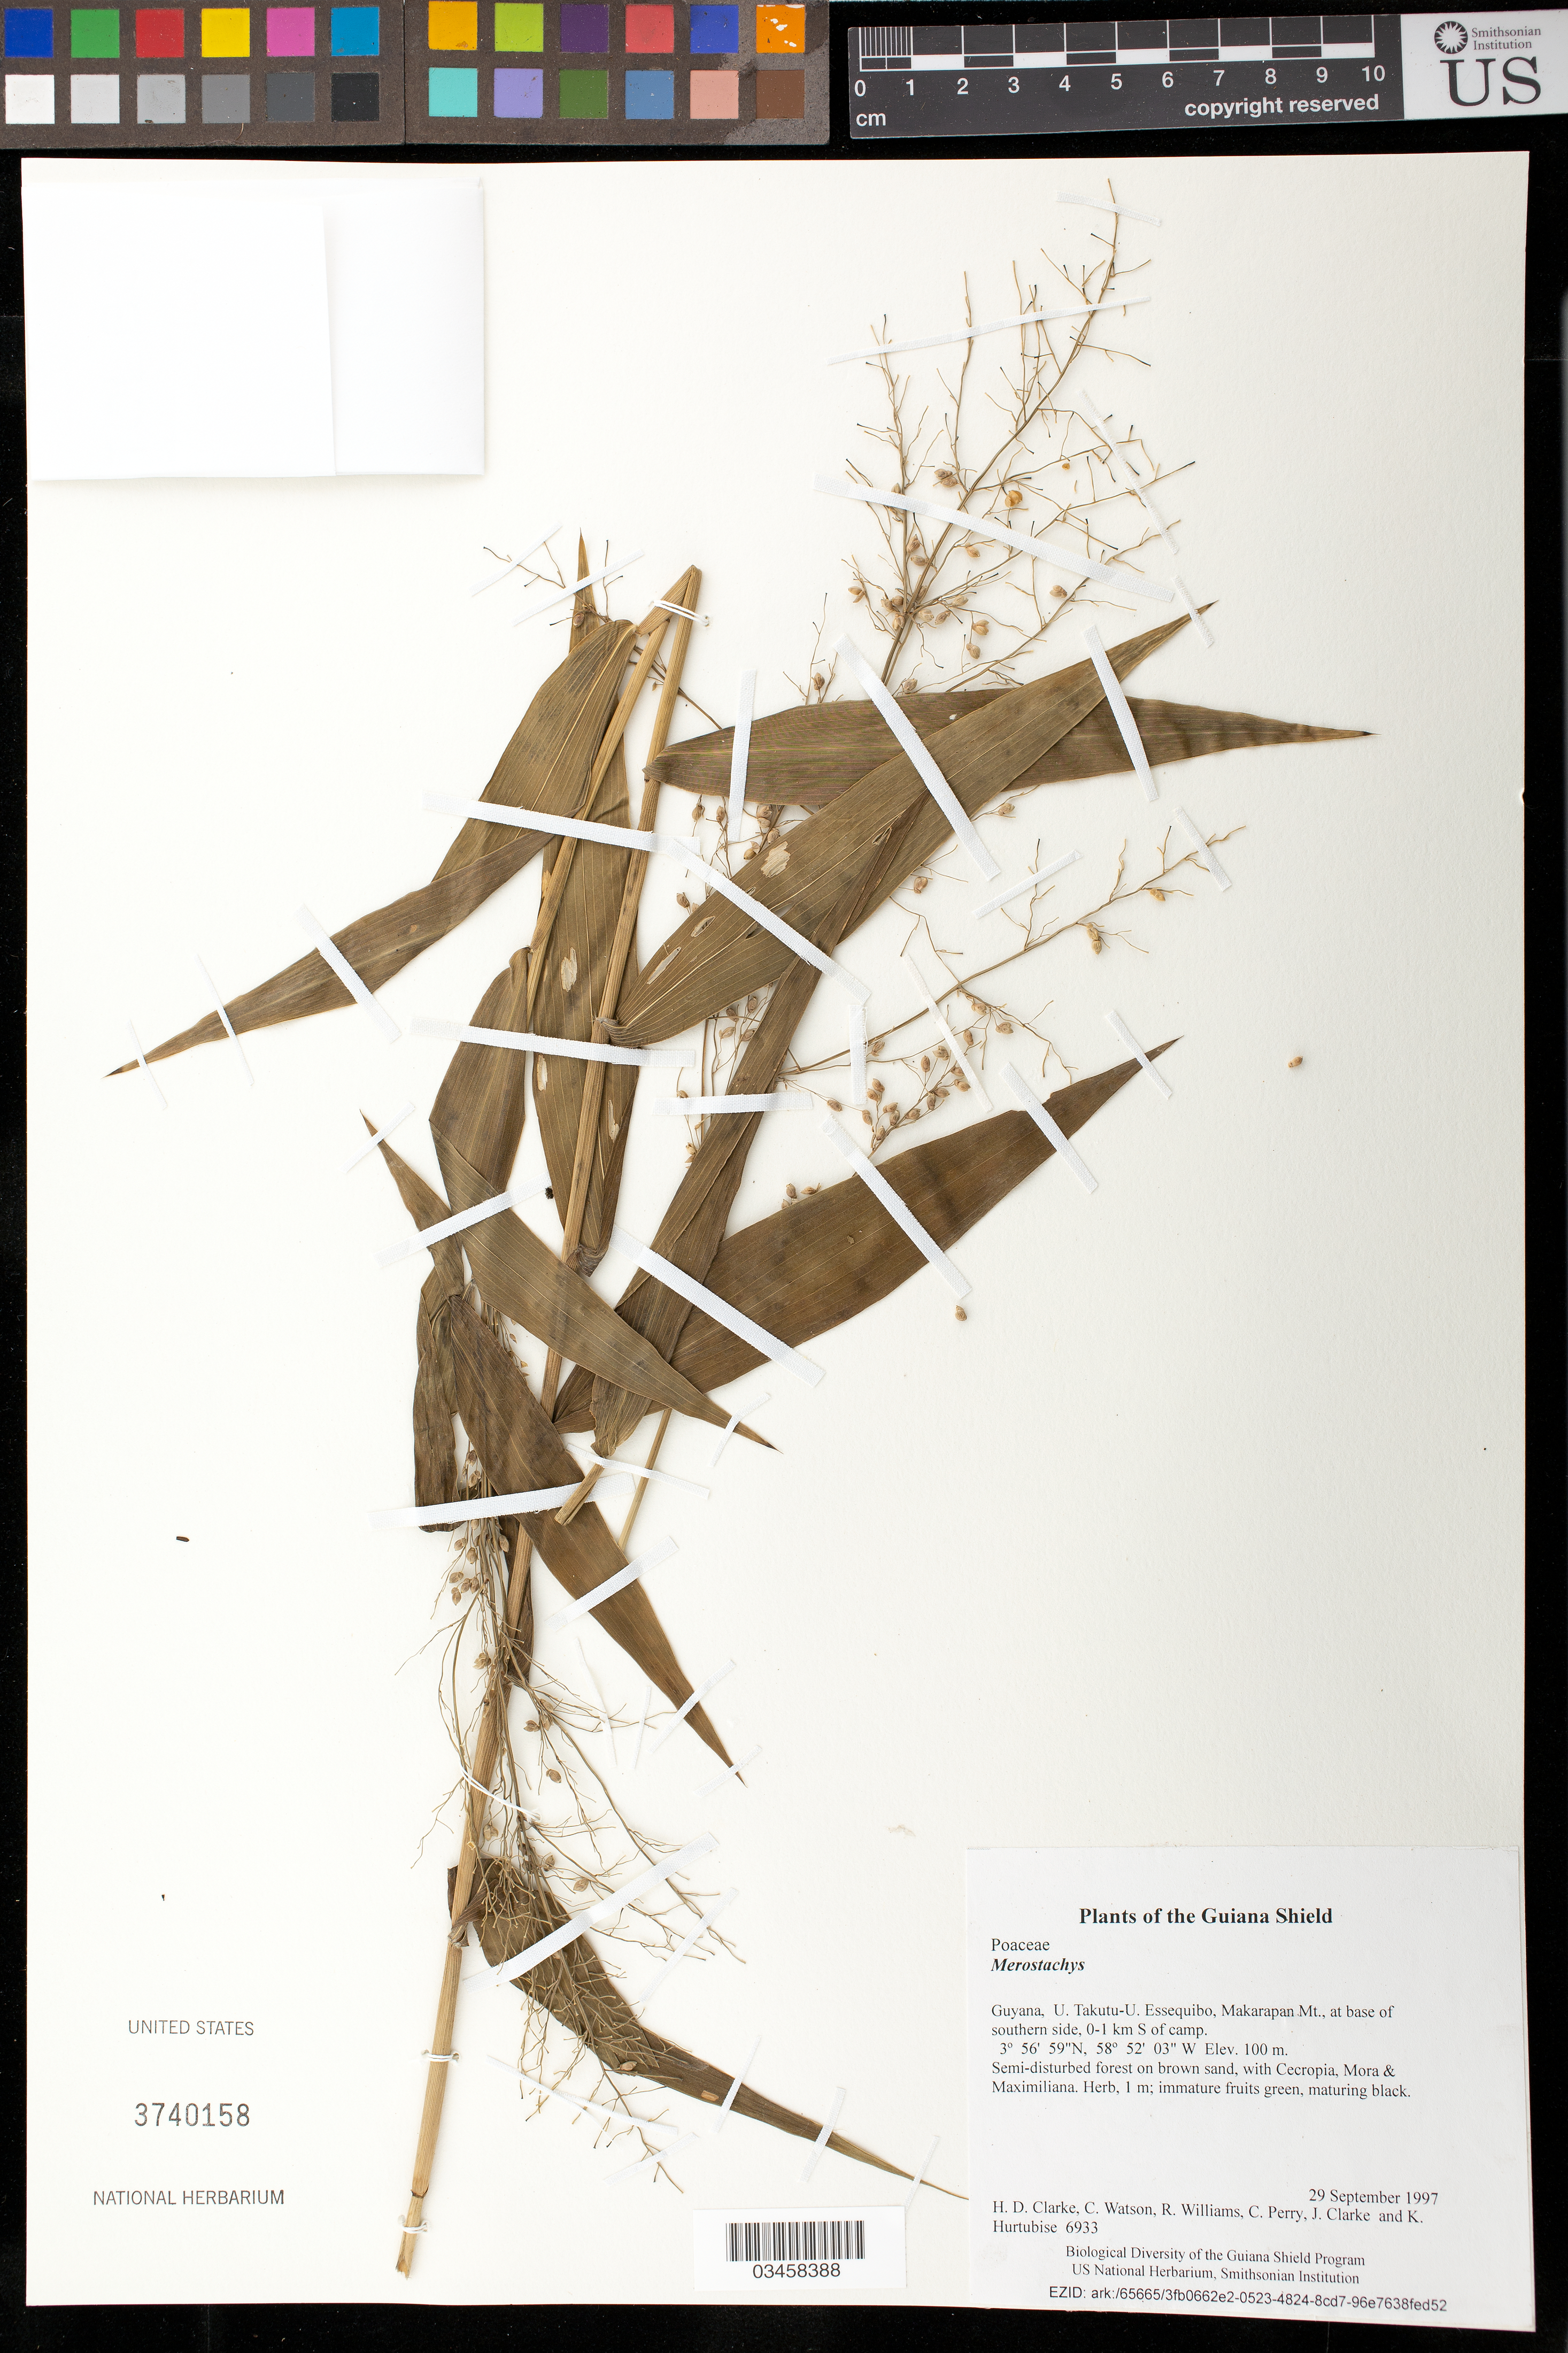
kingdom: Plantae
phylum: Tracheophyta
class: Liliopsida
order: Poales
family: Poaceae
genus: Merostachys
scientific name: Merostachys sp.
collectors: H. D. Clarke, C. Watson, R. Williams, C. Perry, J. Clarke & K. Hurtubise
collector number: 6933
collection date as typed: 29 September 1997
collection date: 1997-09-29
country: Guyana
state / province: U. Takutu-U. Essequibo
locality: Makarapan Mt., at base of southern side, 0-1 km S of camp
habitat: Semi-disturbed forest on brown sand, with Cecropia, Mora & Maximiliana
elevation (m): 100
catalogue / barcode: US 3740158